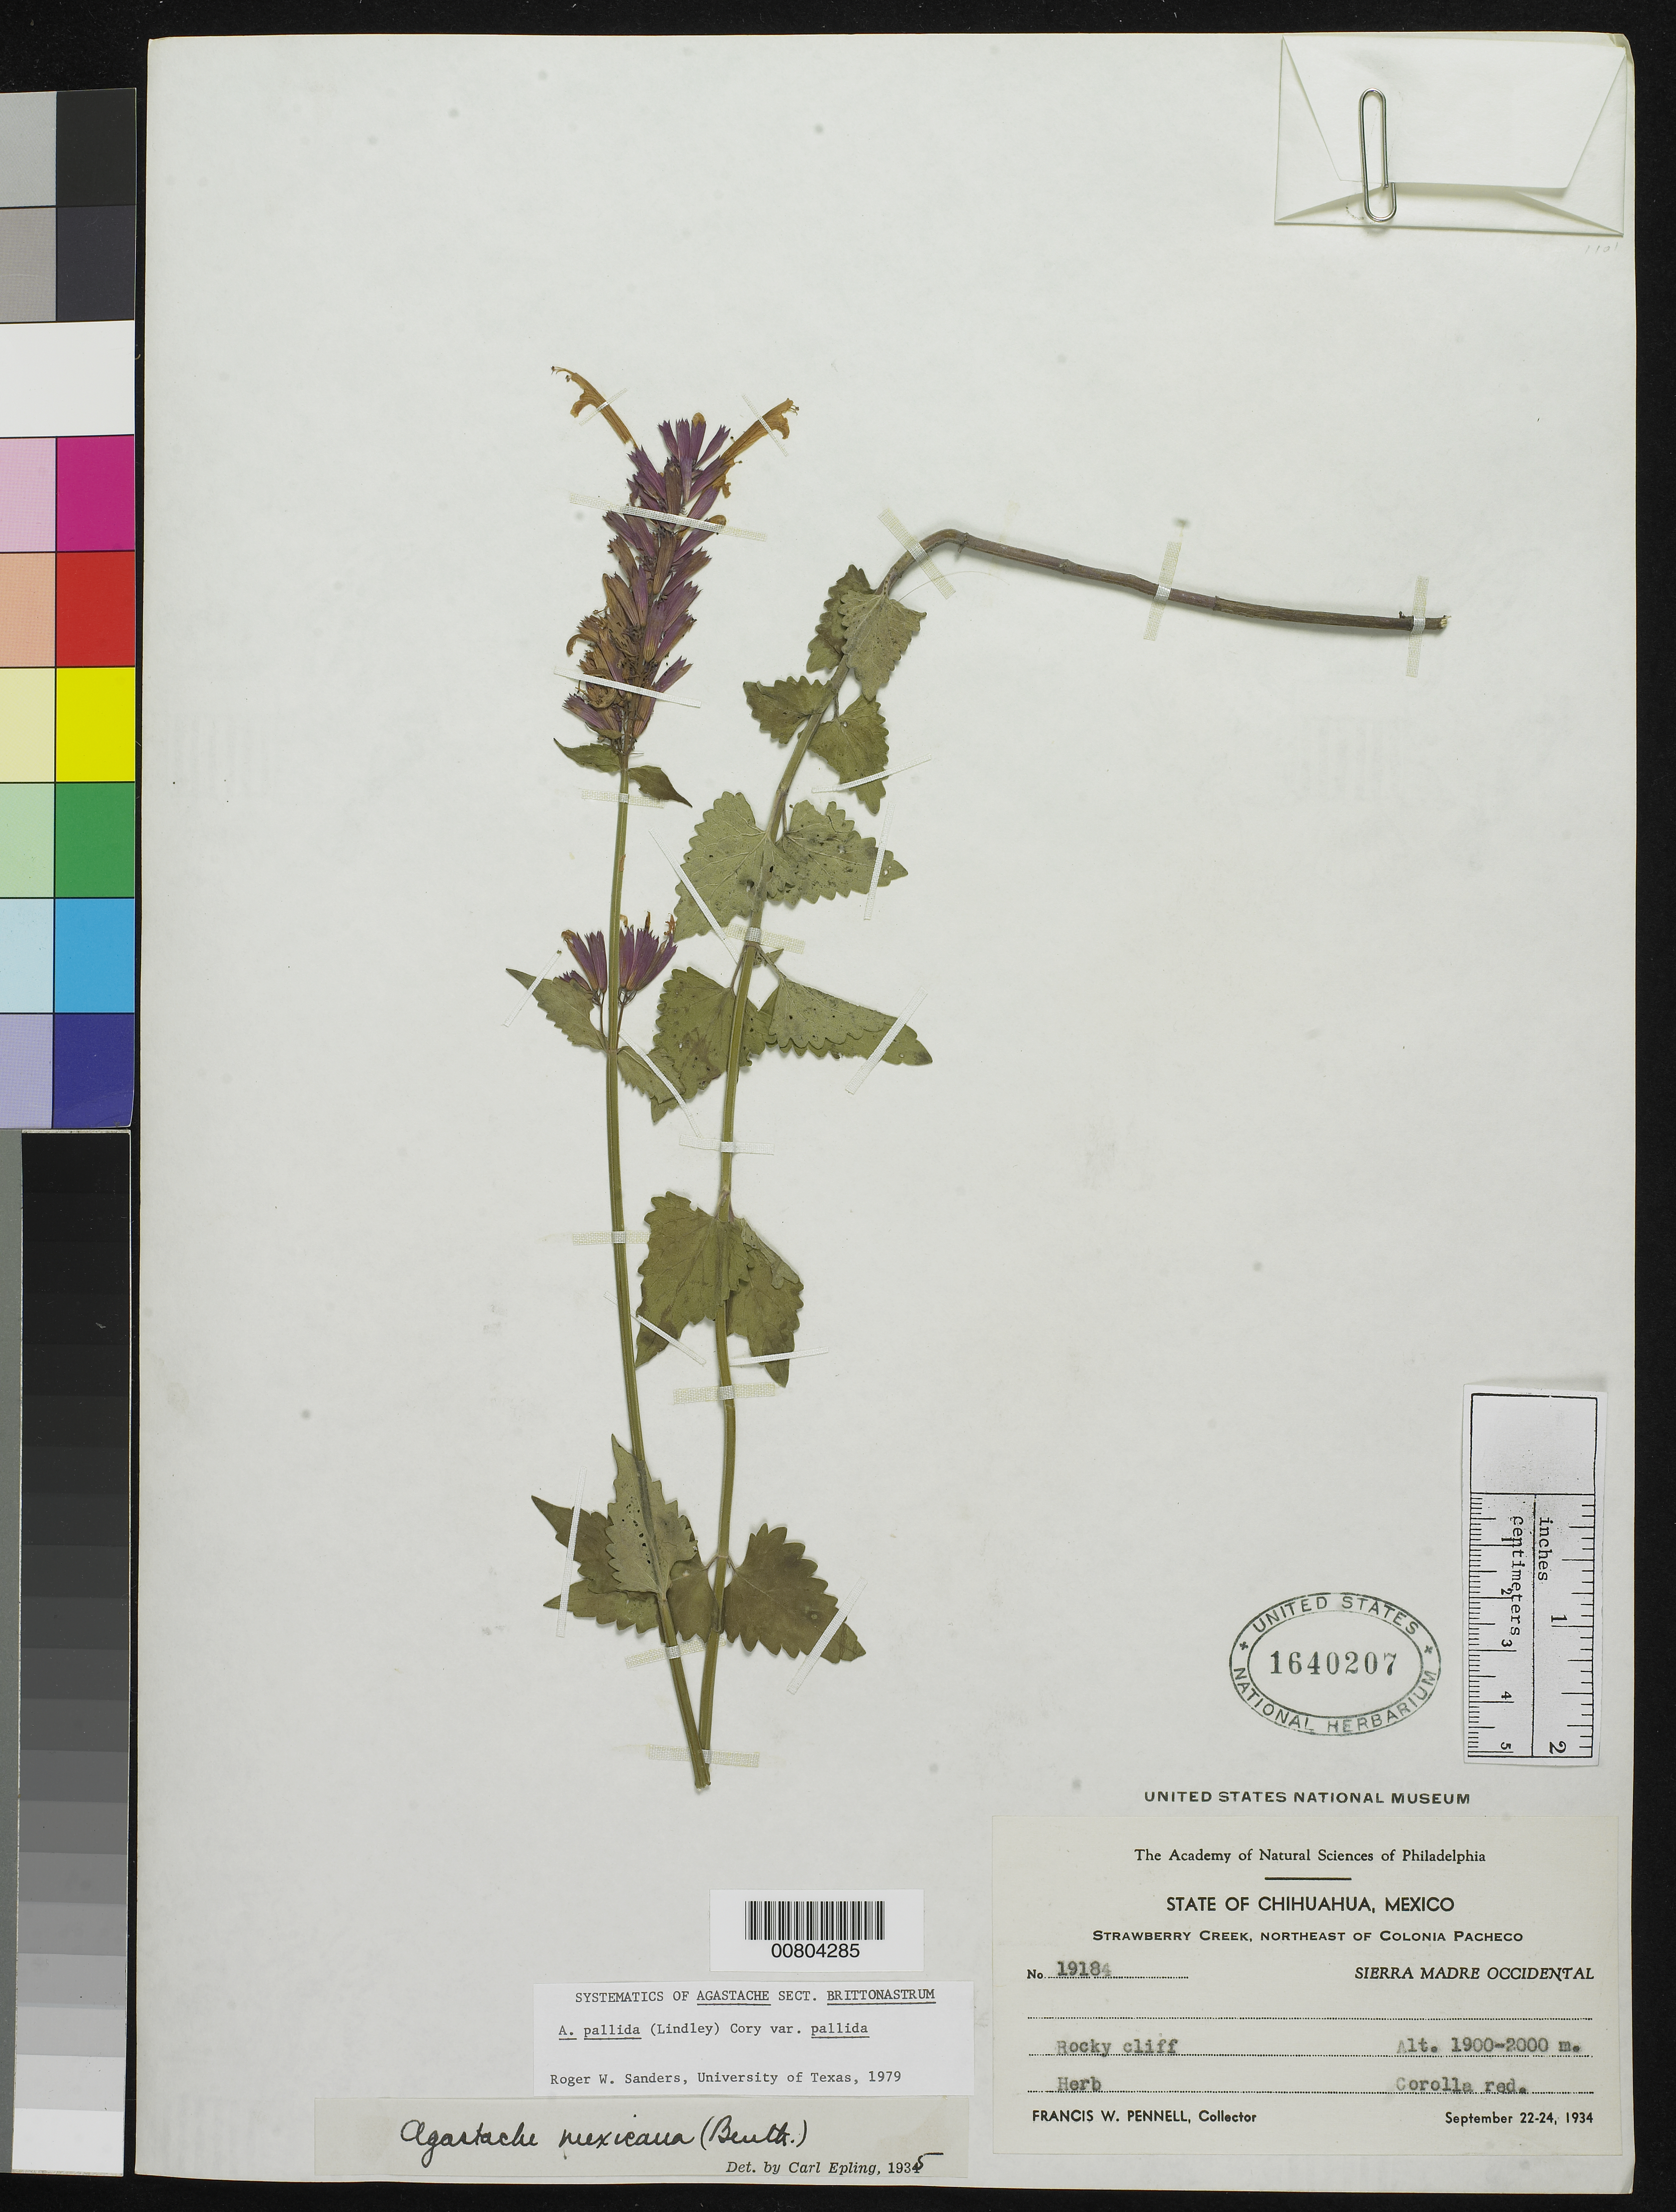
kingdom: Plantae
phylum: Tracheophyta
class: Magnoliopsida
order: Lamiales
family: Lamiaceae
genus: Agastache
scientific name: Agastache pallida var. pallida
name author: (Lindl.) Cory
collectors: F. W. Pennell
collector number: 19184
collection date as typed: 22 Sep 1934 to 24 Sep 1934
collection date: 1934-09-22/1934-09-24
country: Mexico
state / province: Chihuahua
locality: Strawberry Creek, northeast of Colonia Pacheco, Chihuahua. Sierra Madre Occidental.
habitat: Rocky cliff.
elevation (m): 2000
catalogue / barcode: US 1640207